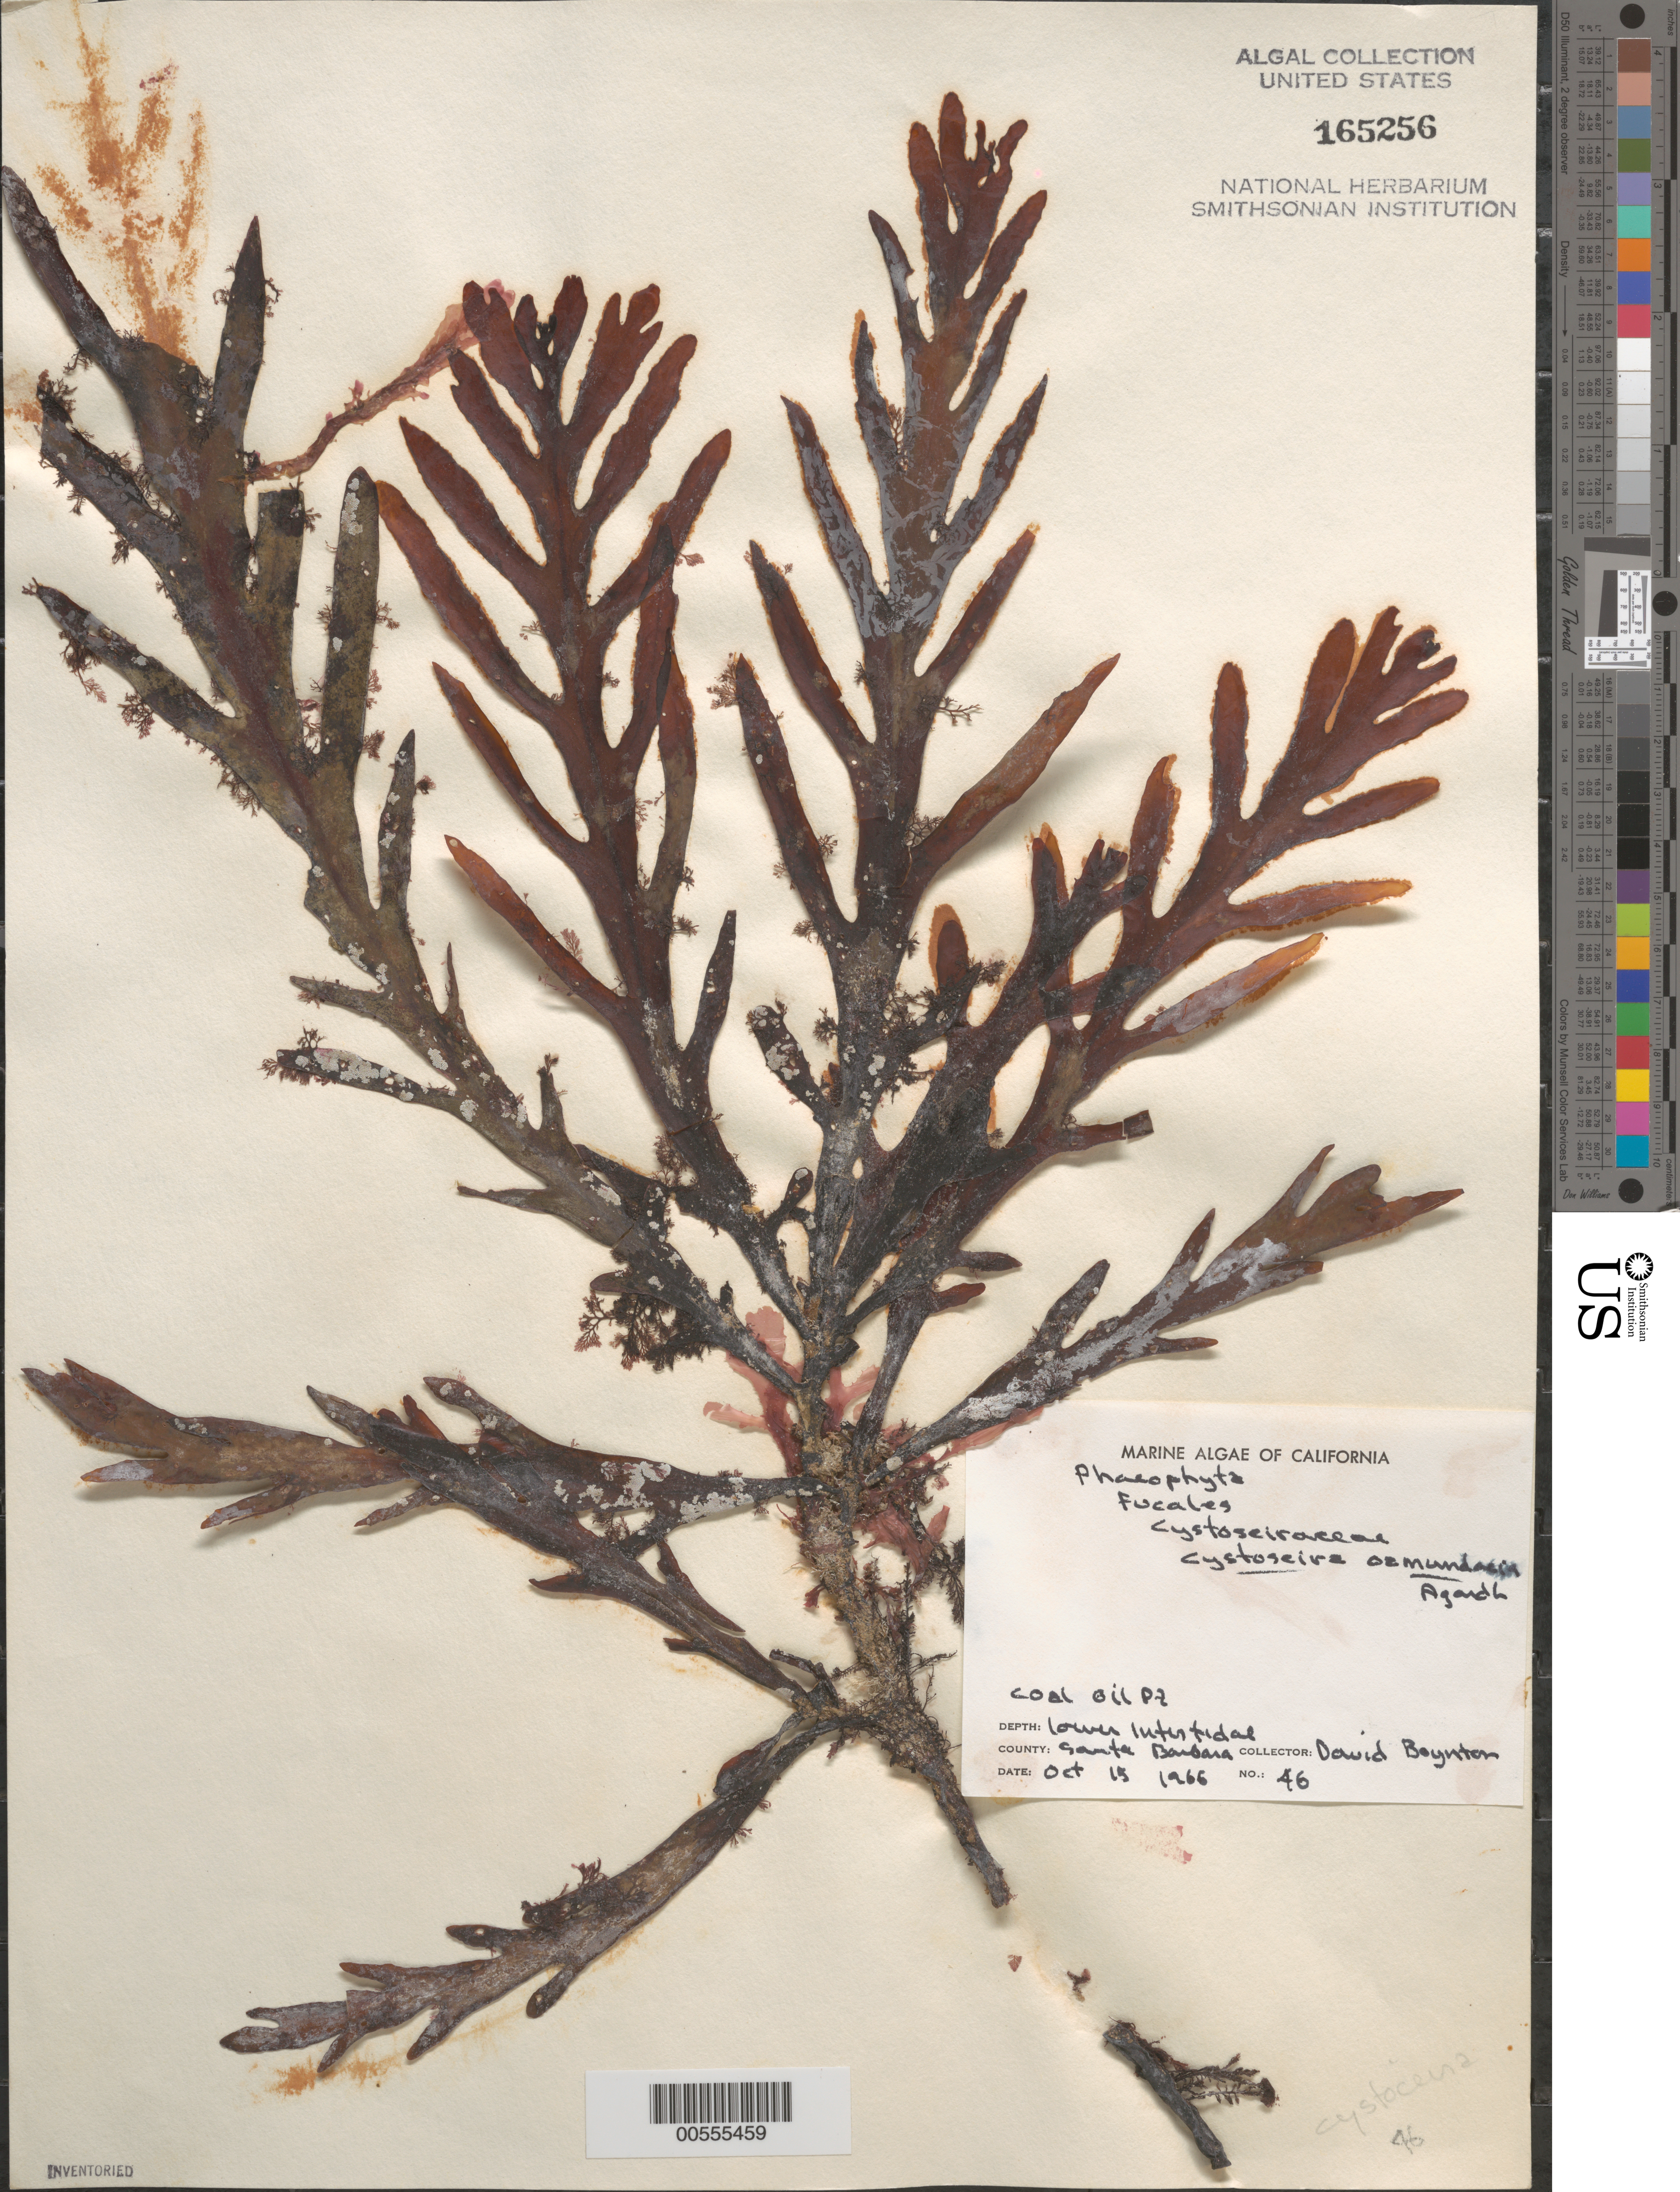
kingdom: Chromista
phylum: Ochrophyta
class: Phaeophyceae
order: Fucales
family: Sargassaceae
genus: Cystoseira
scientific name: Cystoseira osmundacea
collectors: D. Boynton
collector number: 46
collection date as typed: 15 Oct 1966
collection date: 1966-10-15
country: United States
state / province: California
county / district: Santa Barbara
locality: Coal Oil Point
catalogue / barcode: US 165256